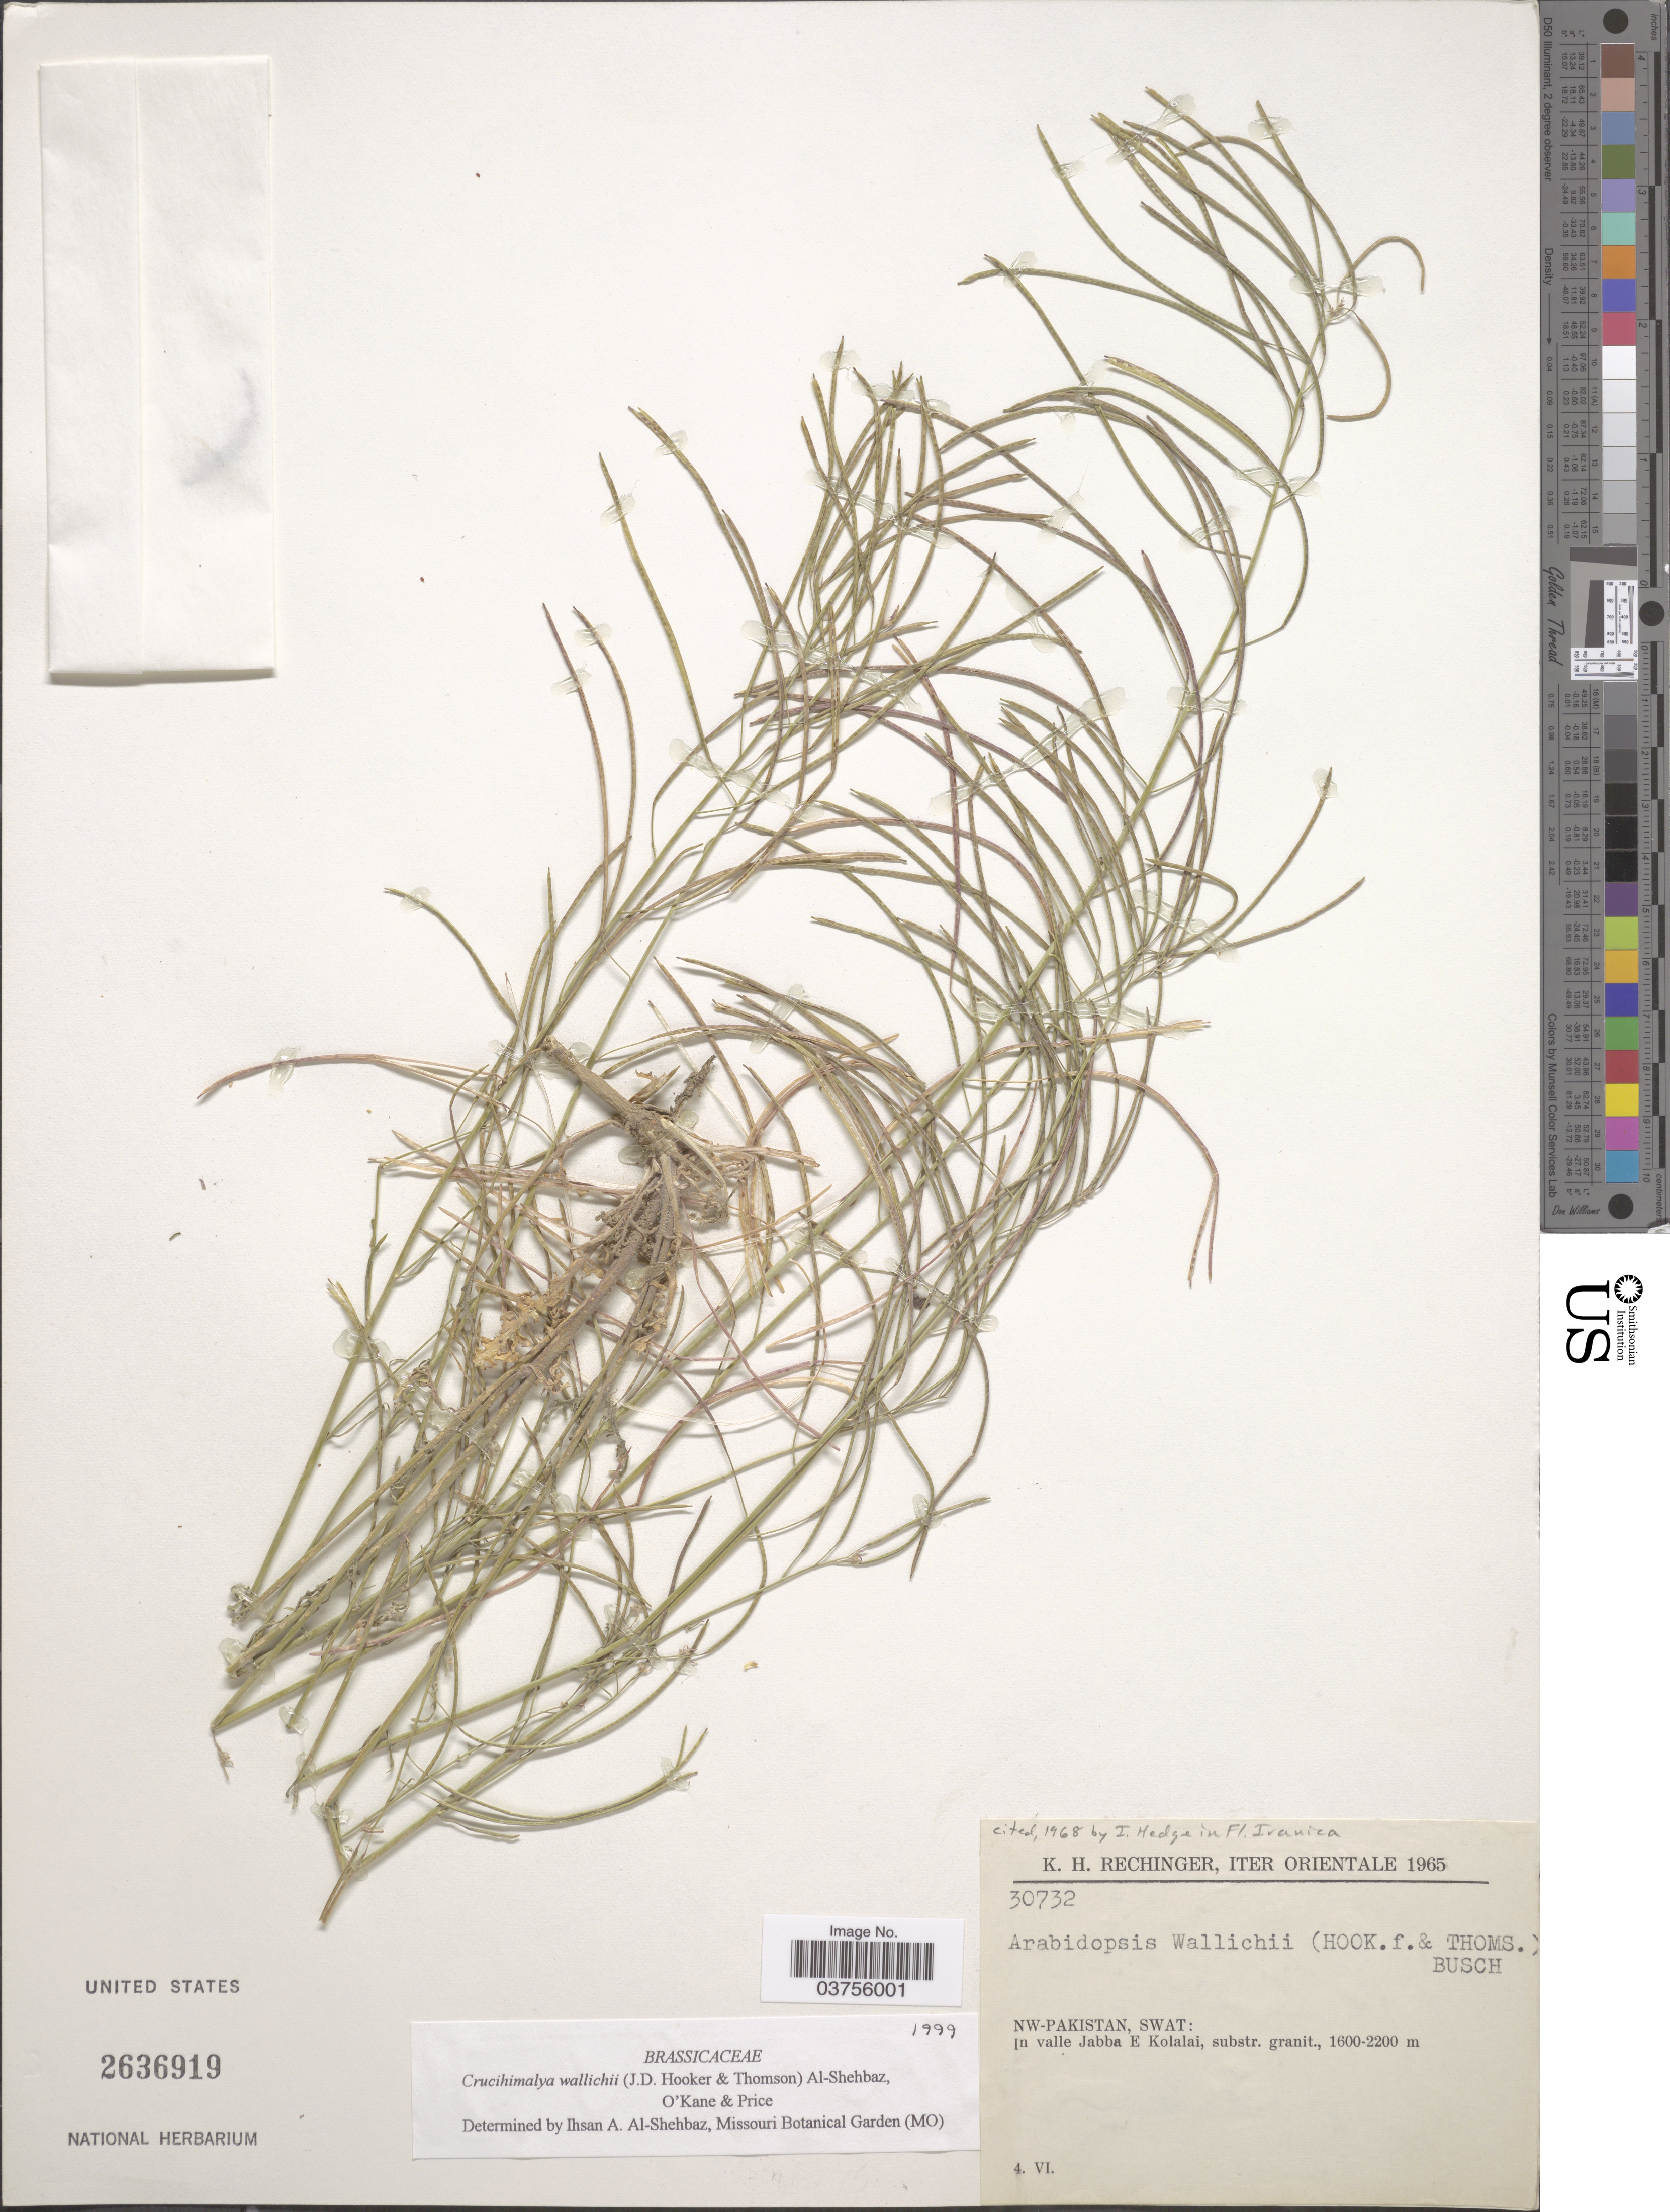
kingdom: Plantae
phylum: Tracheophyta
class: Magnoliopsida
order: Brassicales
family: Brassicaceae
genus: Crucihimalaya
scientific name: Crucihimalaya wallichii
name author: (Hook. f. & Thomson) Al-Shehbaz et al.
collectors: K. H. Rechinger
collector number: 30732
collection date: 1965-06-04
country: Pakistan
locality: Iter Orientale. NW-Pakistan, SWAT: In valle Jabba E Kolalai, substr. granit.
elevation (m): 1600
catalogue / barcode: US 2636919